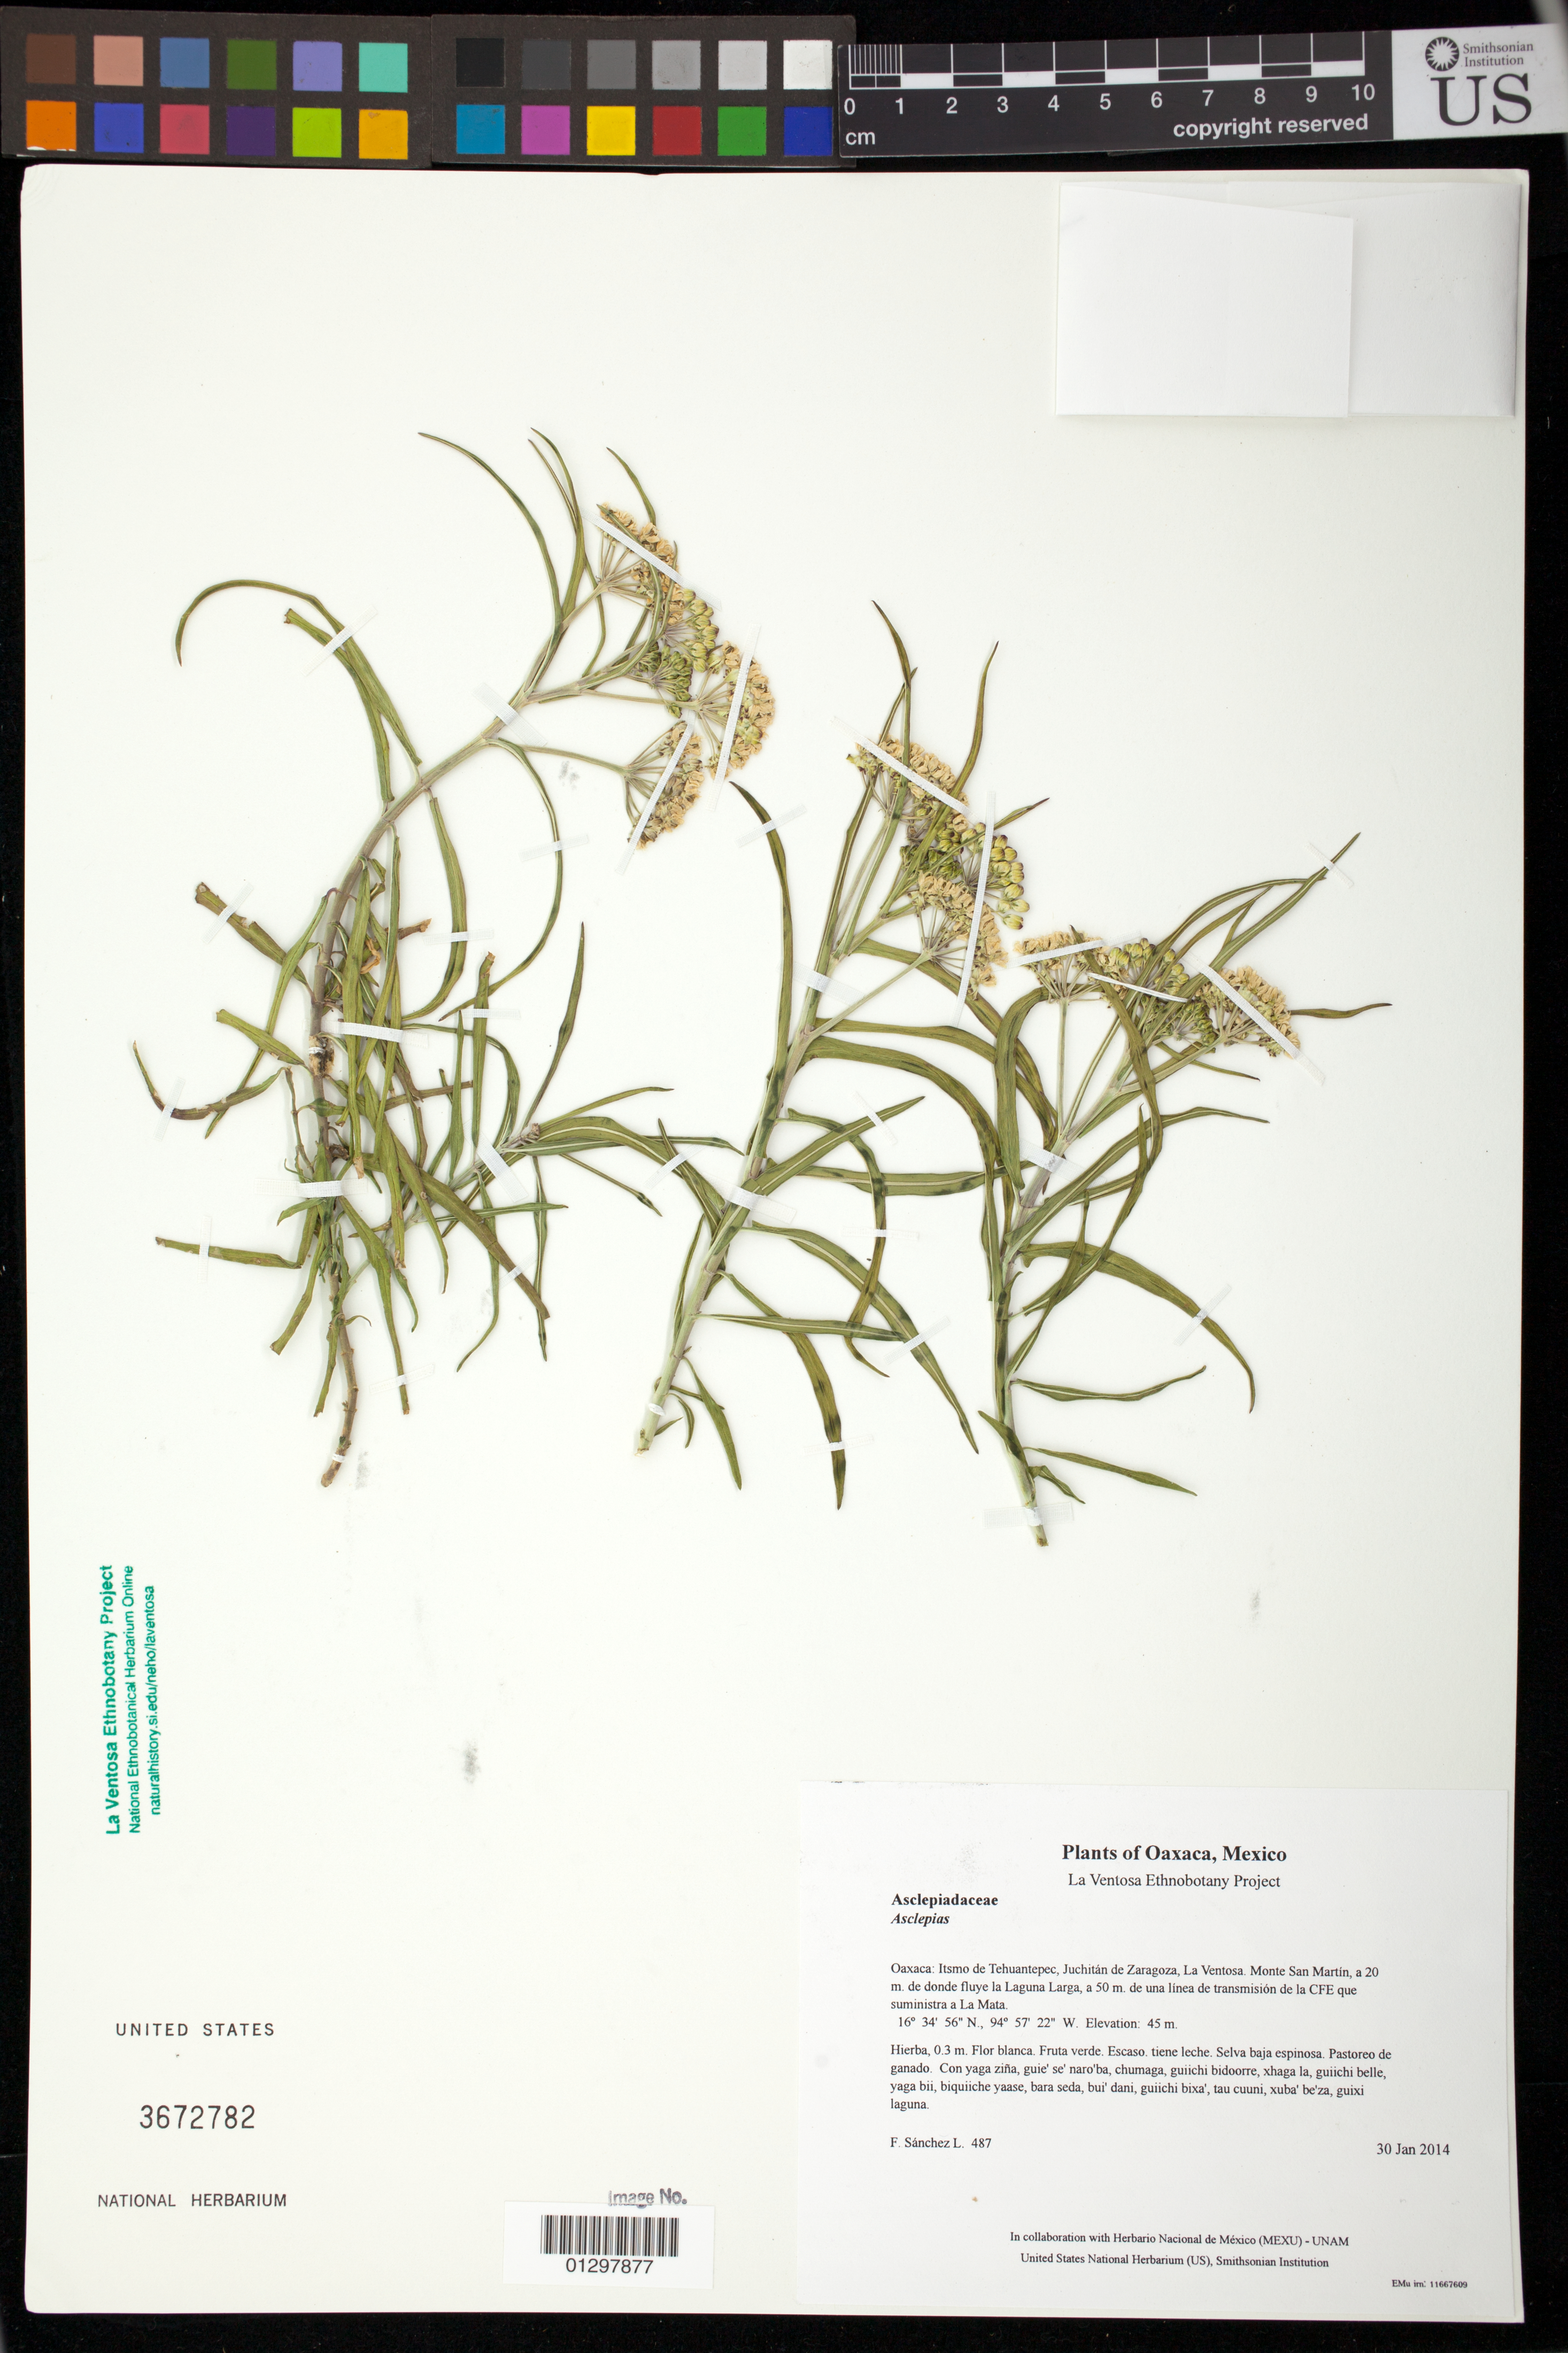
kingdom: Plantae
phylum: Tracheophyta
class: Magnoliopsida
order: Gentianales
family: Apocynaceae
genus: Asclepias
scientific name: Asclepias woodsoniana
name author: Standl. & Steyerm.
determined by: Lozada, L.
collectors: F. Sánchez L.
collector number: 487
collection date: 2014-01-30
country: Mexico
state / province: Oaxaca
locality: Itsmo de Tehuantepec, Juchitán de Zaragoza, La Ventosa. Monte San Martín, a 20 m. de donde fluye la Laguna Larga, a 50 m. de una línea de transmisión de la CFE que suministra a La Mata.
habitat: Selva baja espinosa. Pastoreo de ganado.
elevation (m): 45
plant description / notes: JEBOT, MEXU, SERO, US; Guixi bandaga. 0.3 m. Guie' naquichi'. Cuaananaxhi naga'. Huaxie'.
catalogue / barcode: US 3672782